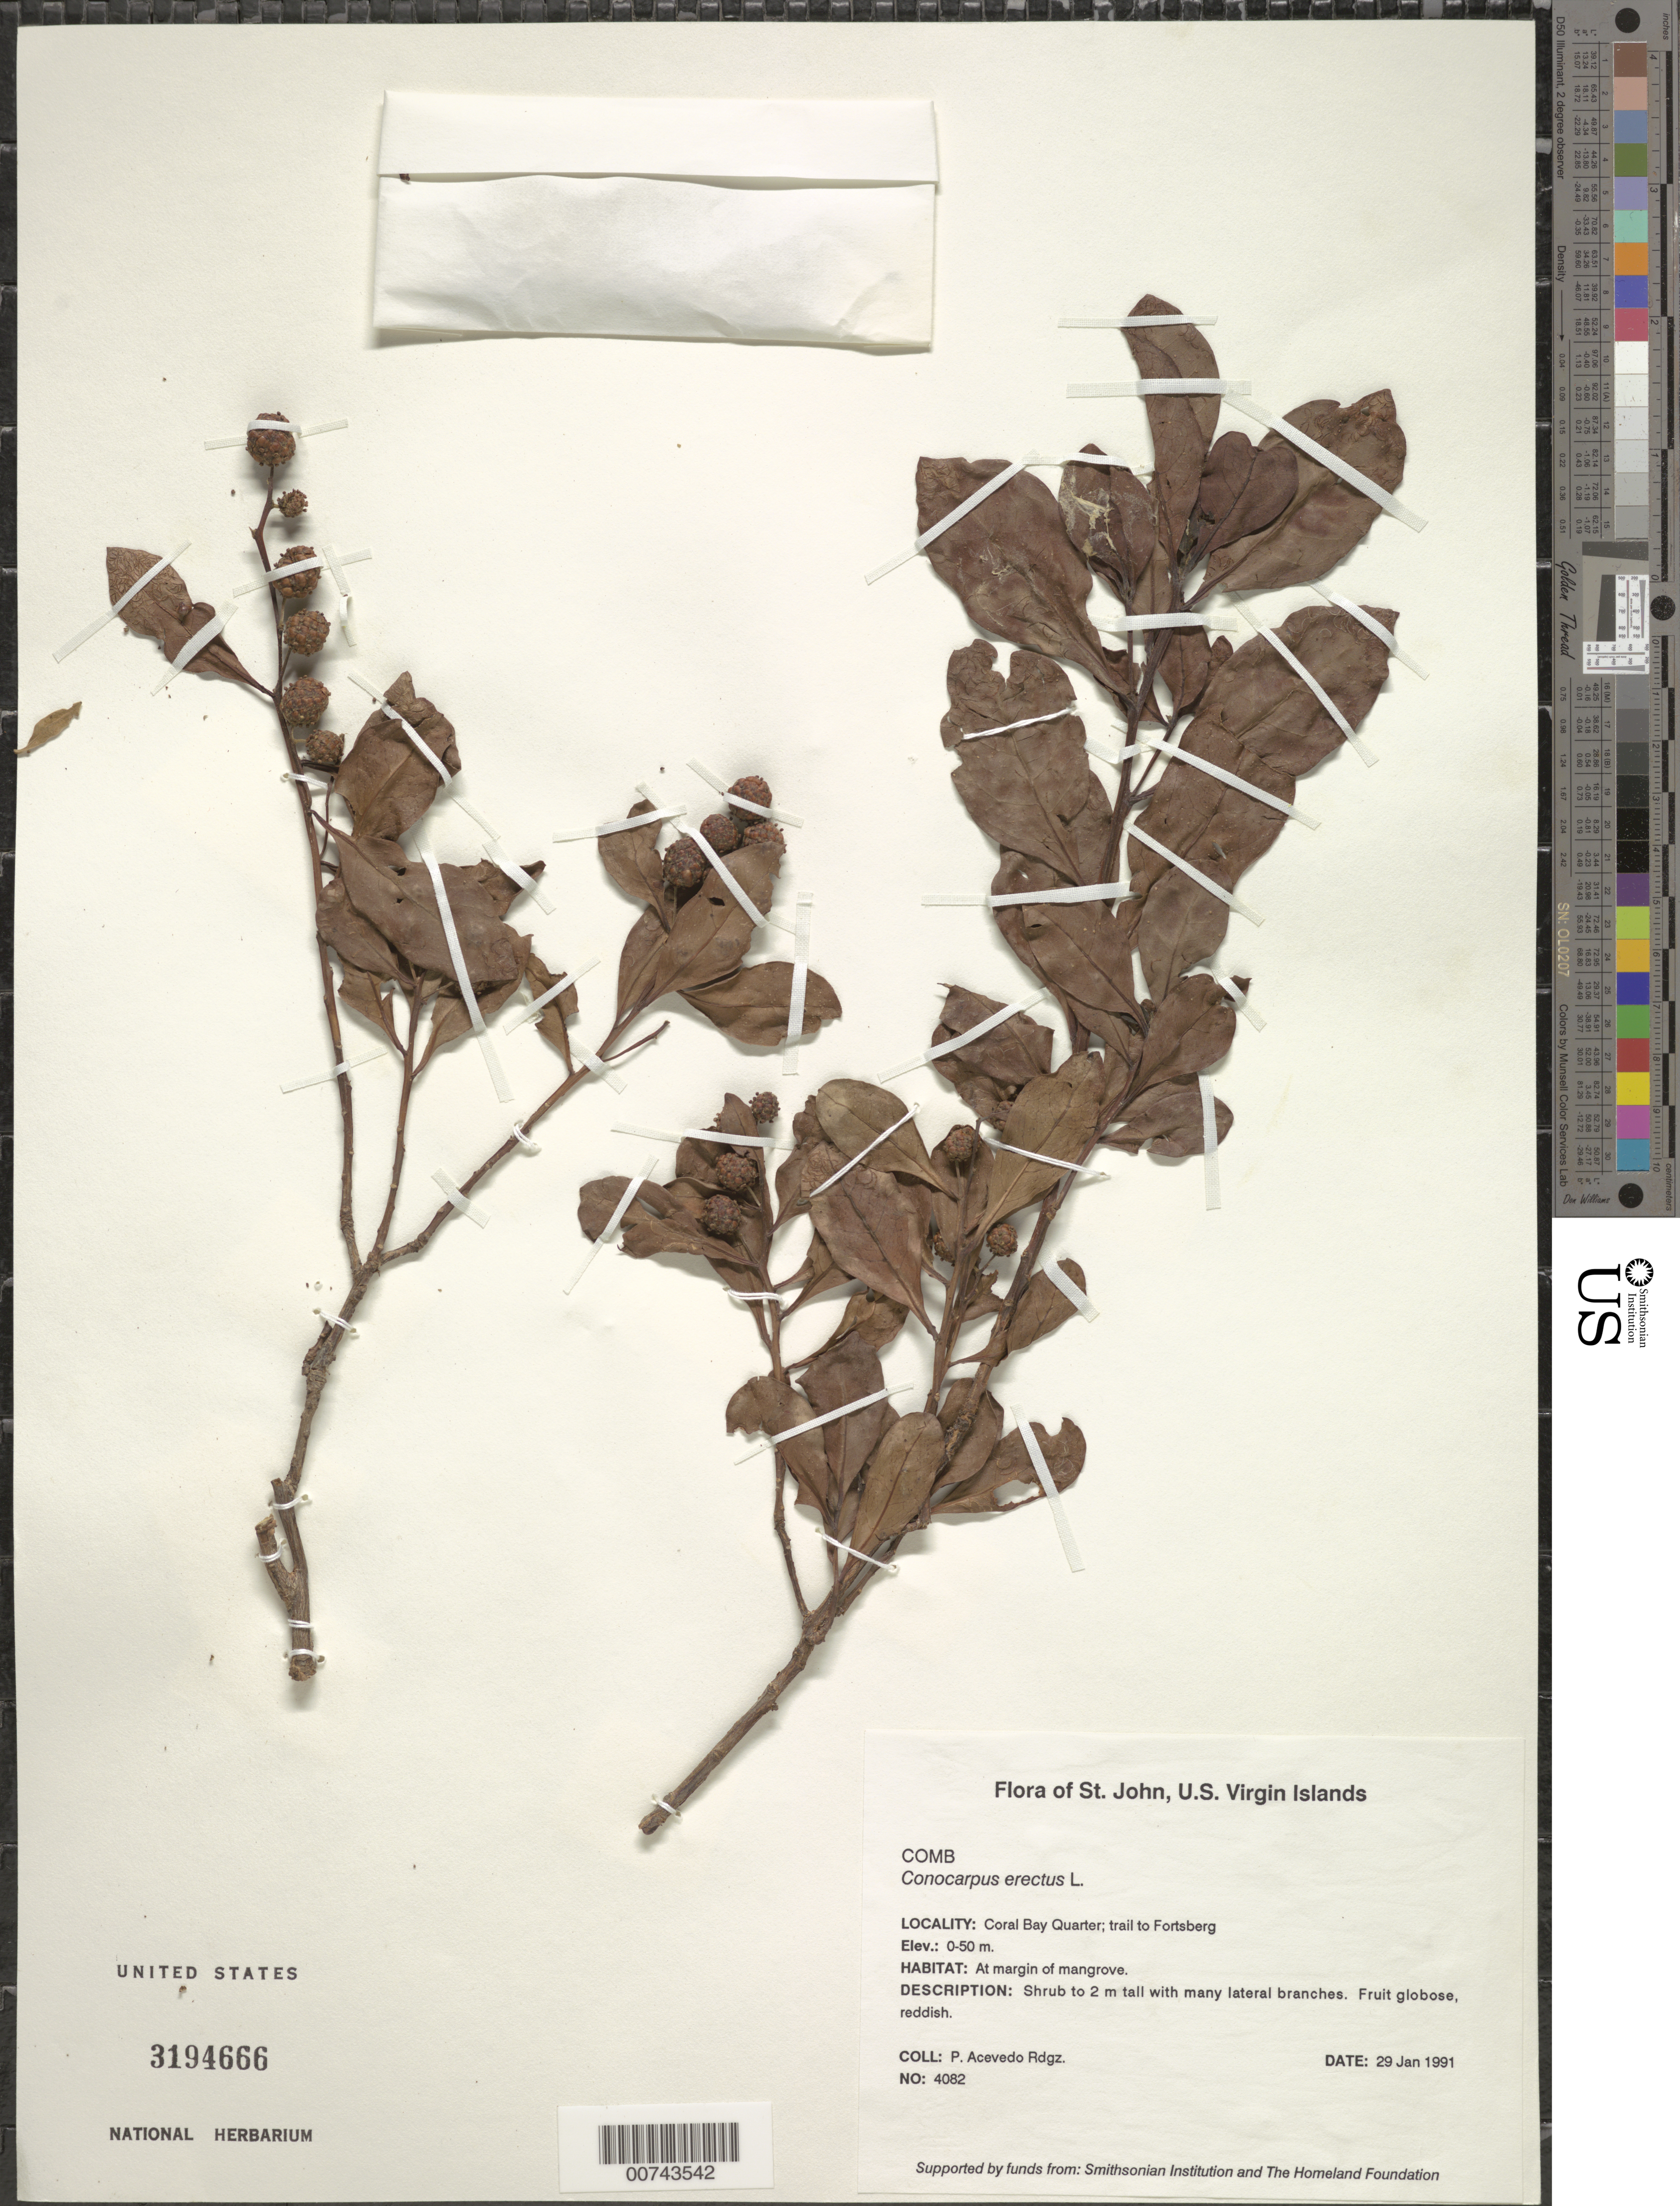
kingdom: Plantae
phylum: Tracheophyta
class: Magnoliopsida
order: Myrtales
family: Combretaceae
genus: Conocarpus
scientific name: Conocarpus erectus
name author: L.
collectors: P. Acevedo-Rodr.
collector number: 4082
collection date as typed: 29 Jan 1991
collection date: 1991-01-29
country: U.S. Virgin Islands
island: St. John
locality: Coral Bay Quarter; trail to Fortsberg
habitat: At margin of mangrove.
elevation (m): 0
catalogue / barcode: US 3194666